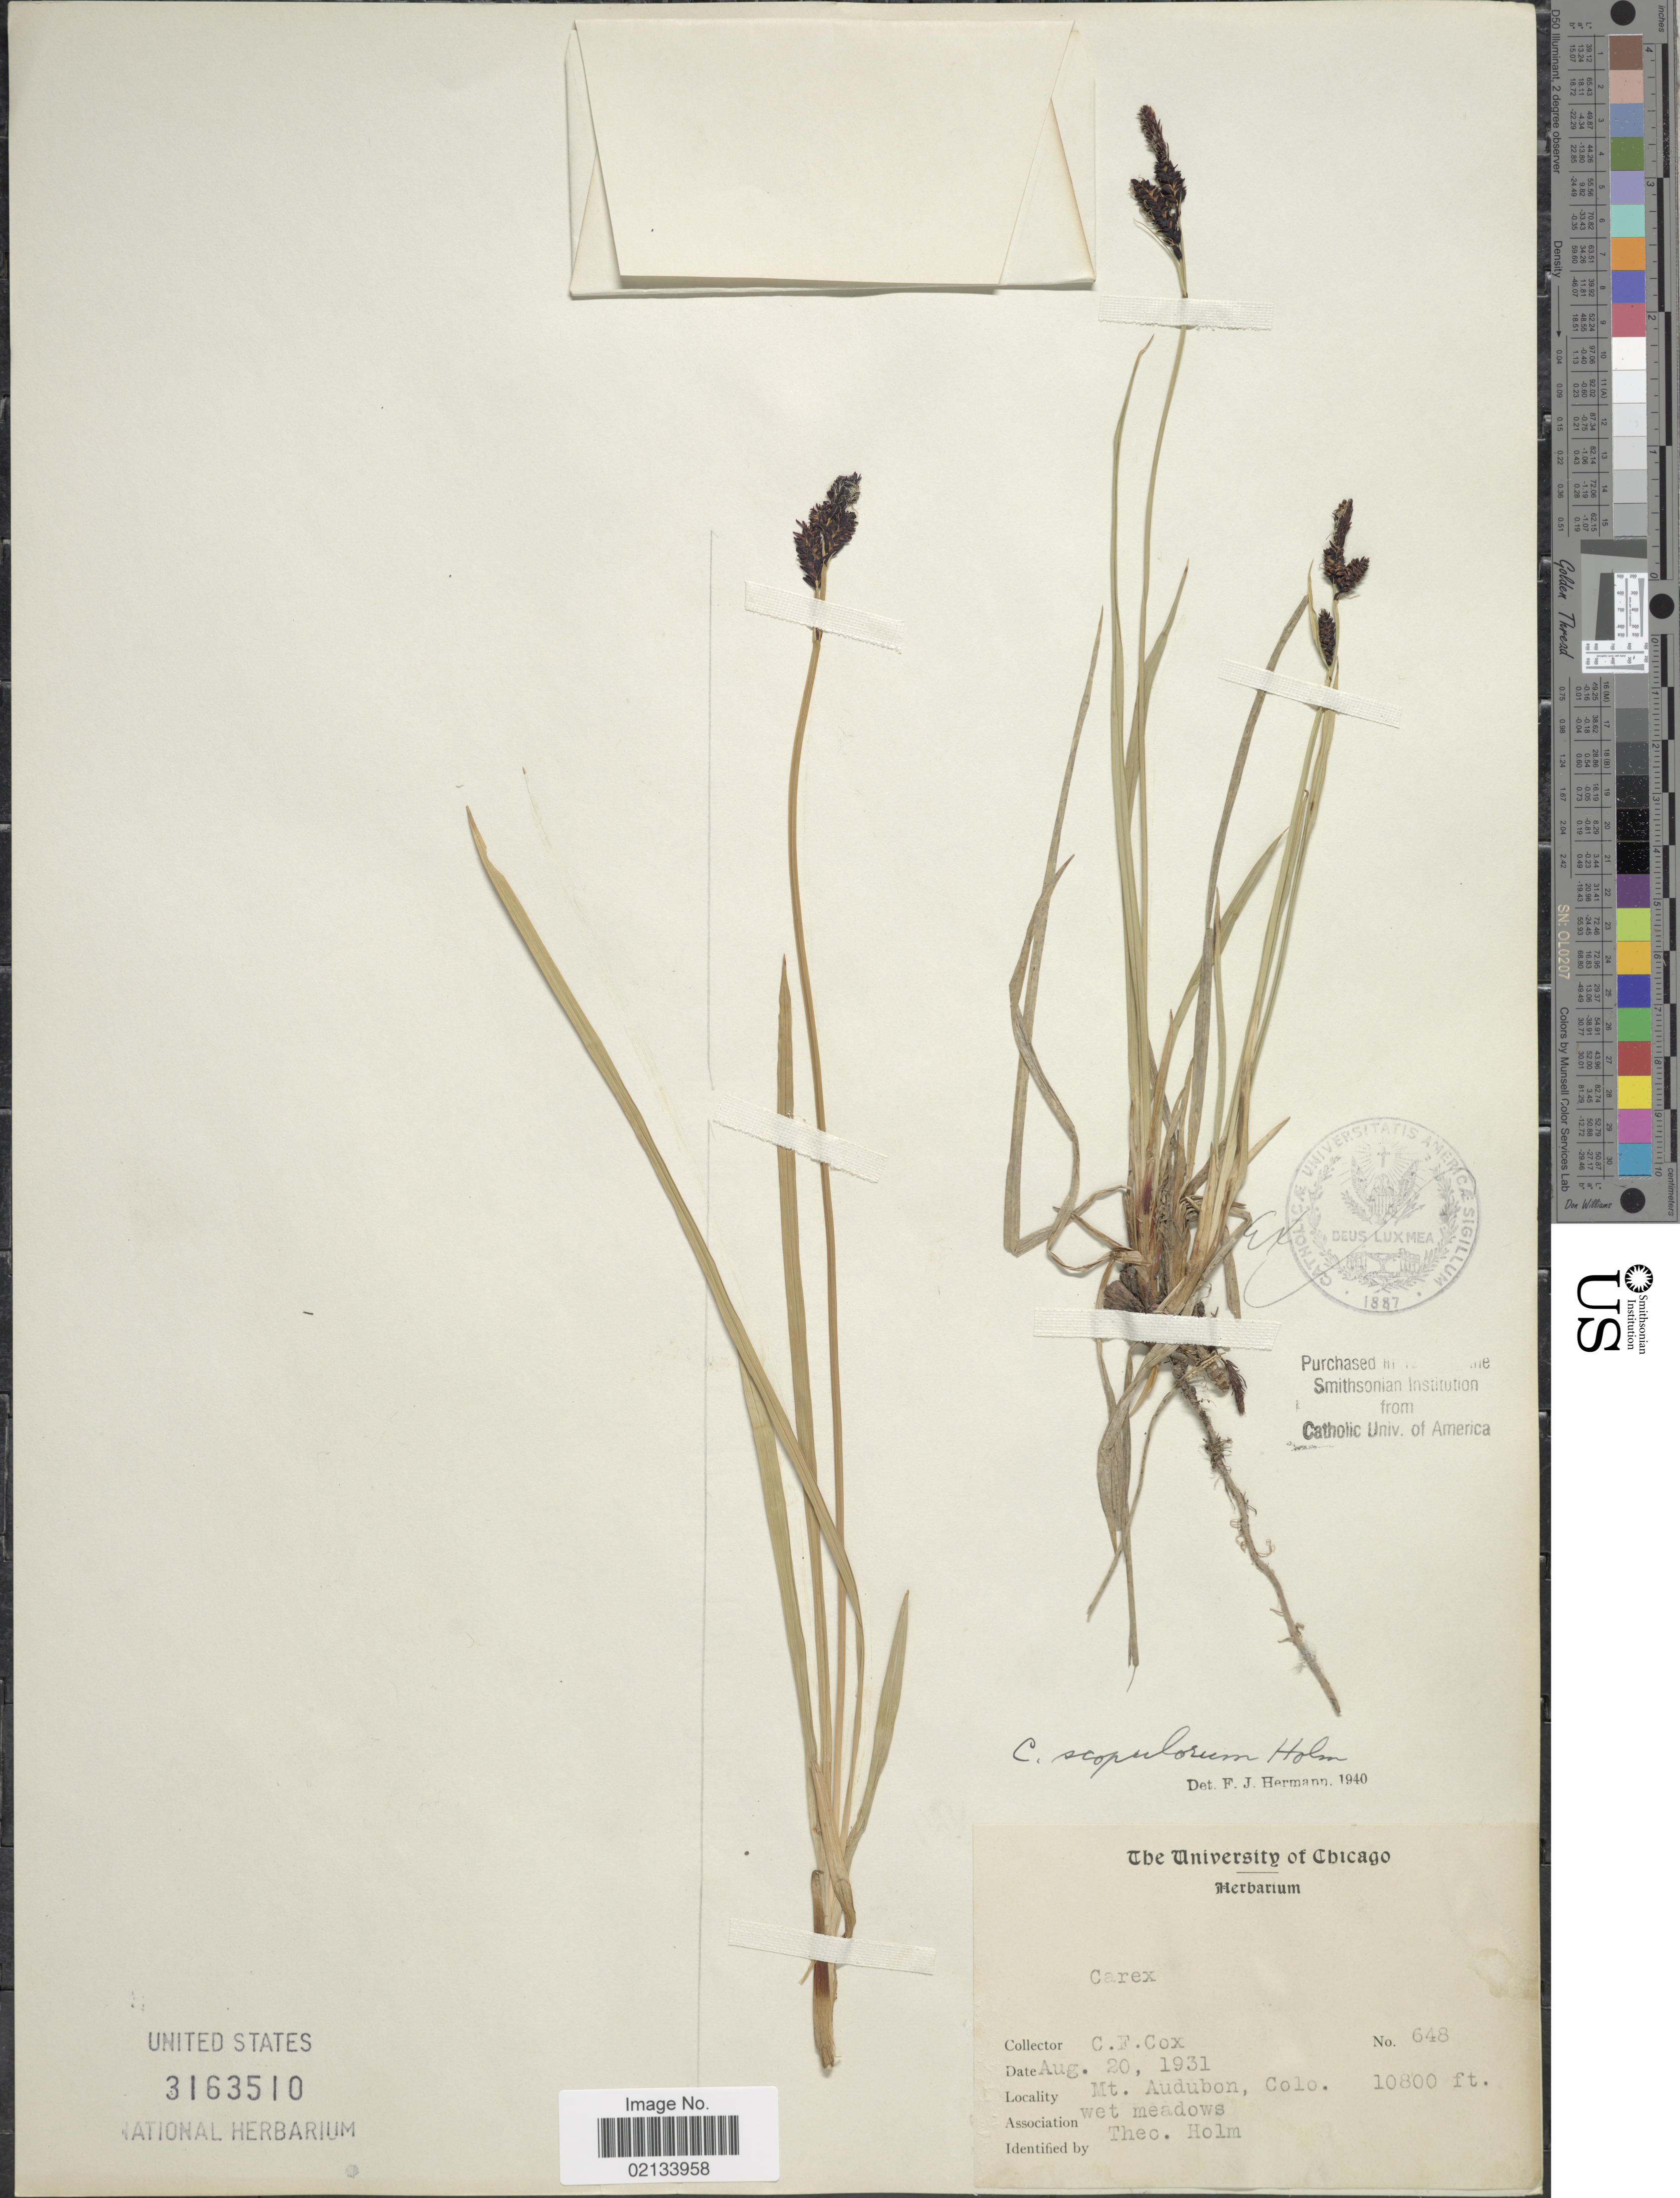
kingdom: Plantae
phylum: Tracheophyta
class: Liliopsida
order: Poales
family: Cyperaceae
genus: Carex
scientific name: Carex scopulorum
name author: Holm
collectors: C. Cox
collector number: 648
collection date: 1931-08-20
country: United States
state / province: Colorado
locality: Mt. Audubon, wet meadows.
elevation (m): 3292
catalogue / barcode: US 3163510